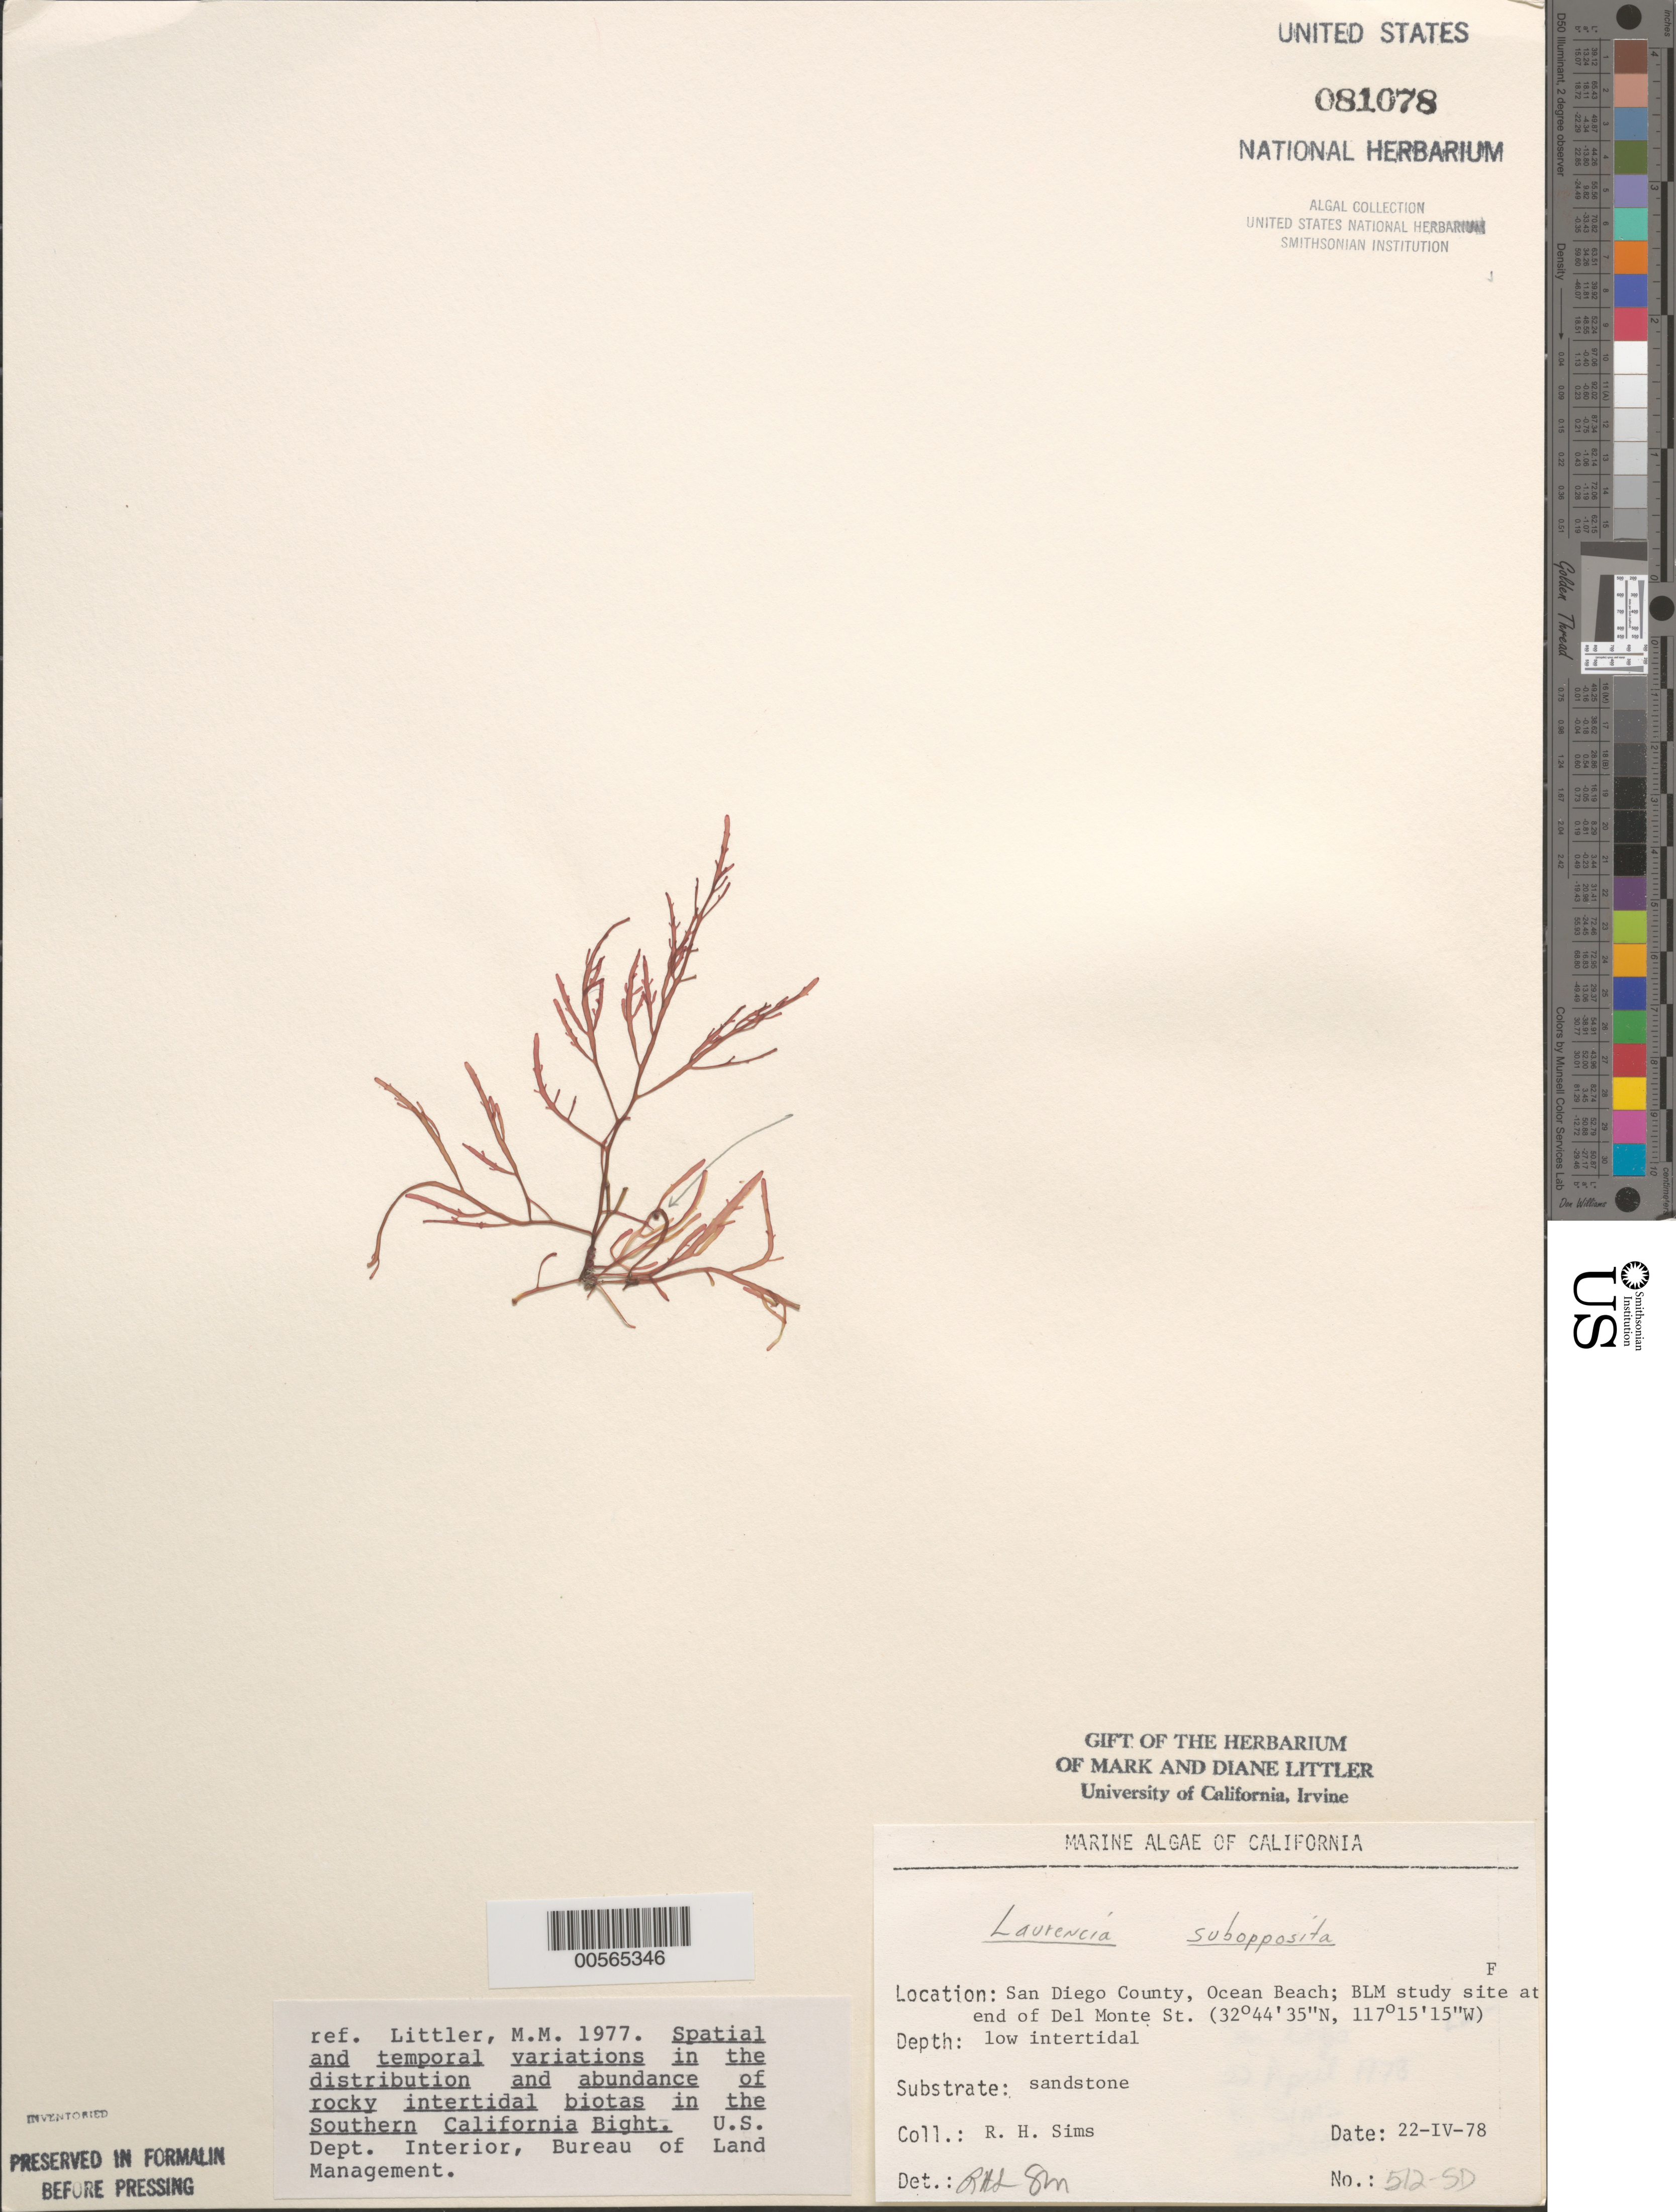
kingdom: Plantae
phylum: Rhodophyta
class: Florideophyceae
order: Ceramiales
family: Rhodomelaceae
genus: Laurencia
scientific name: Laurencia subopposita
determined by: Sims, Robert H.; Murray, S. N.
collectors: R. H. Sims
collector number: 512-sd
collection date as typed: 22 Apr 1978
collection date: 1978-04-22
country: United States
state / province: California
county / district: San Diego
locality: Ocean Beach, end of Del Monte Street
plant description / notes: BLM-SOCALBIGHT Rocky Intertidal Survey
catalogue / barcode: US 81078